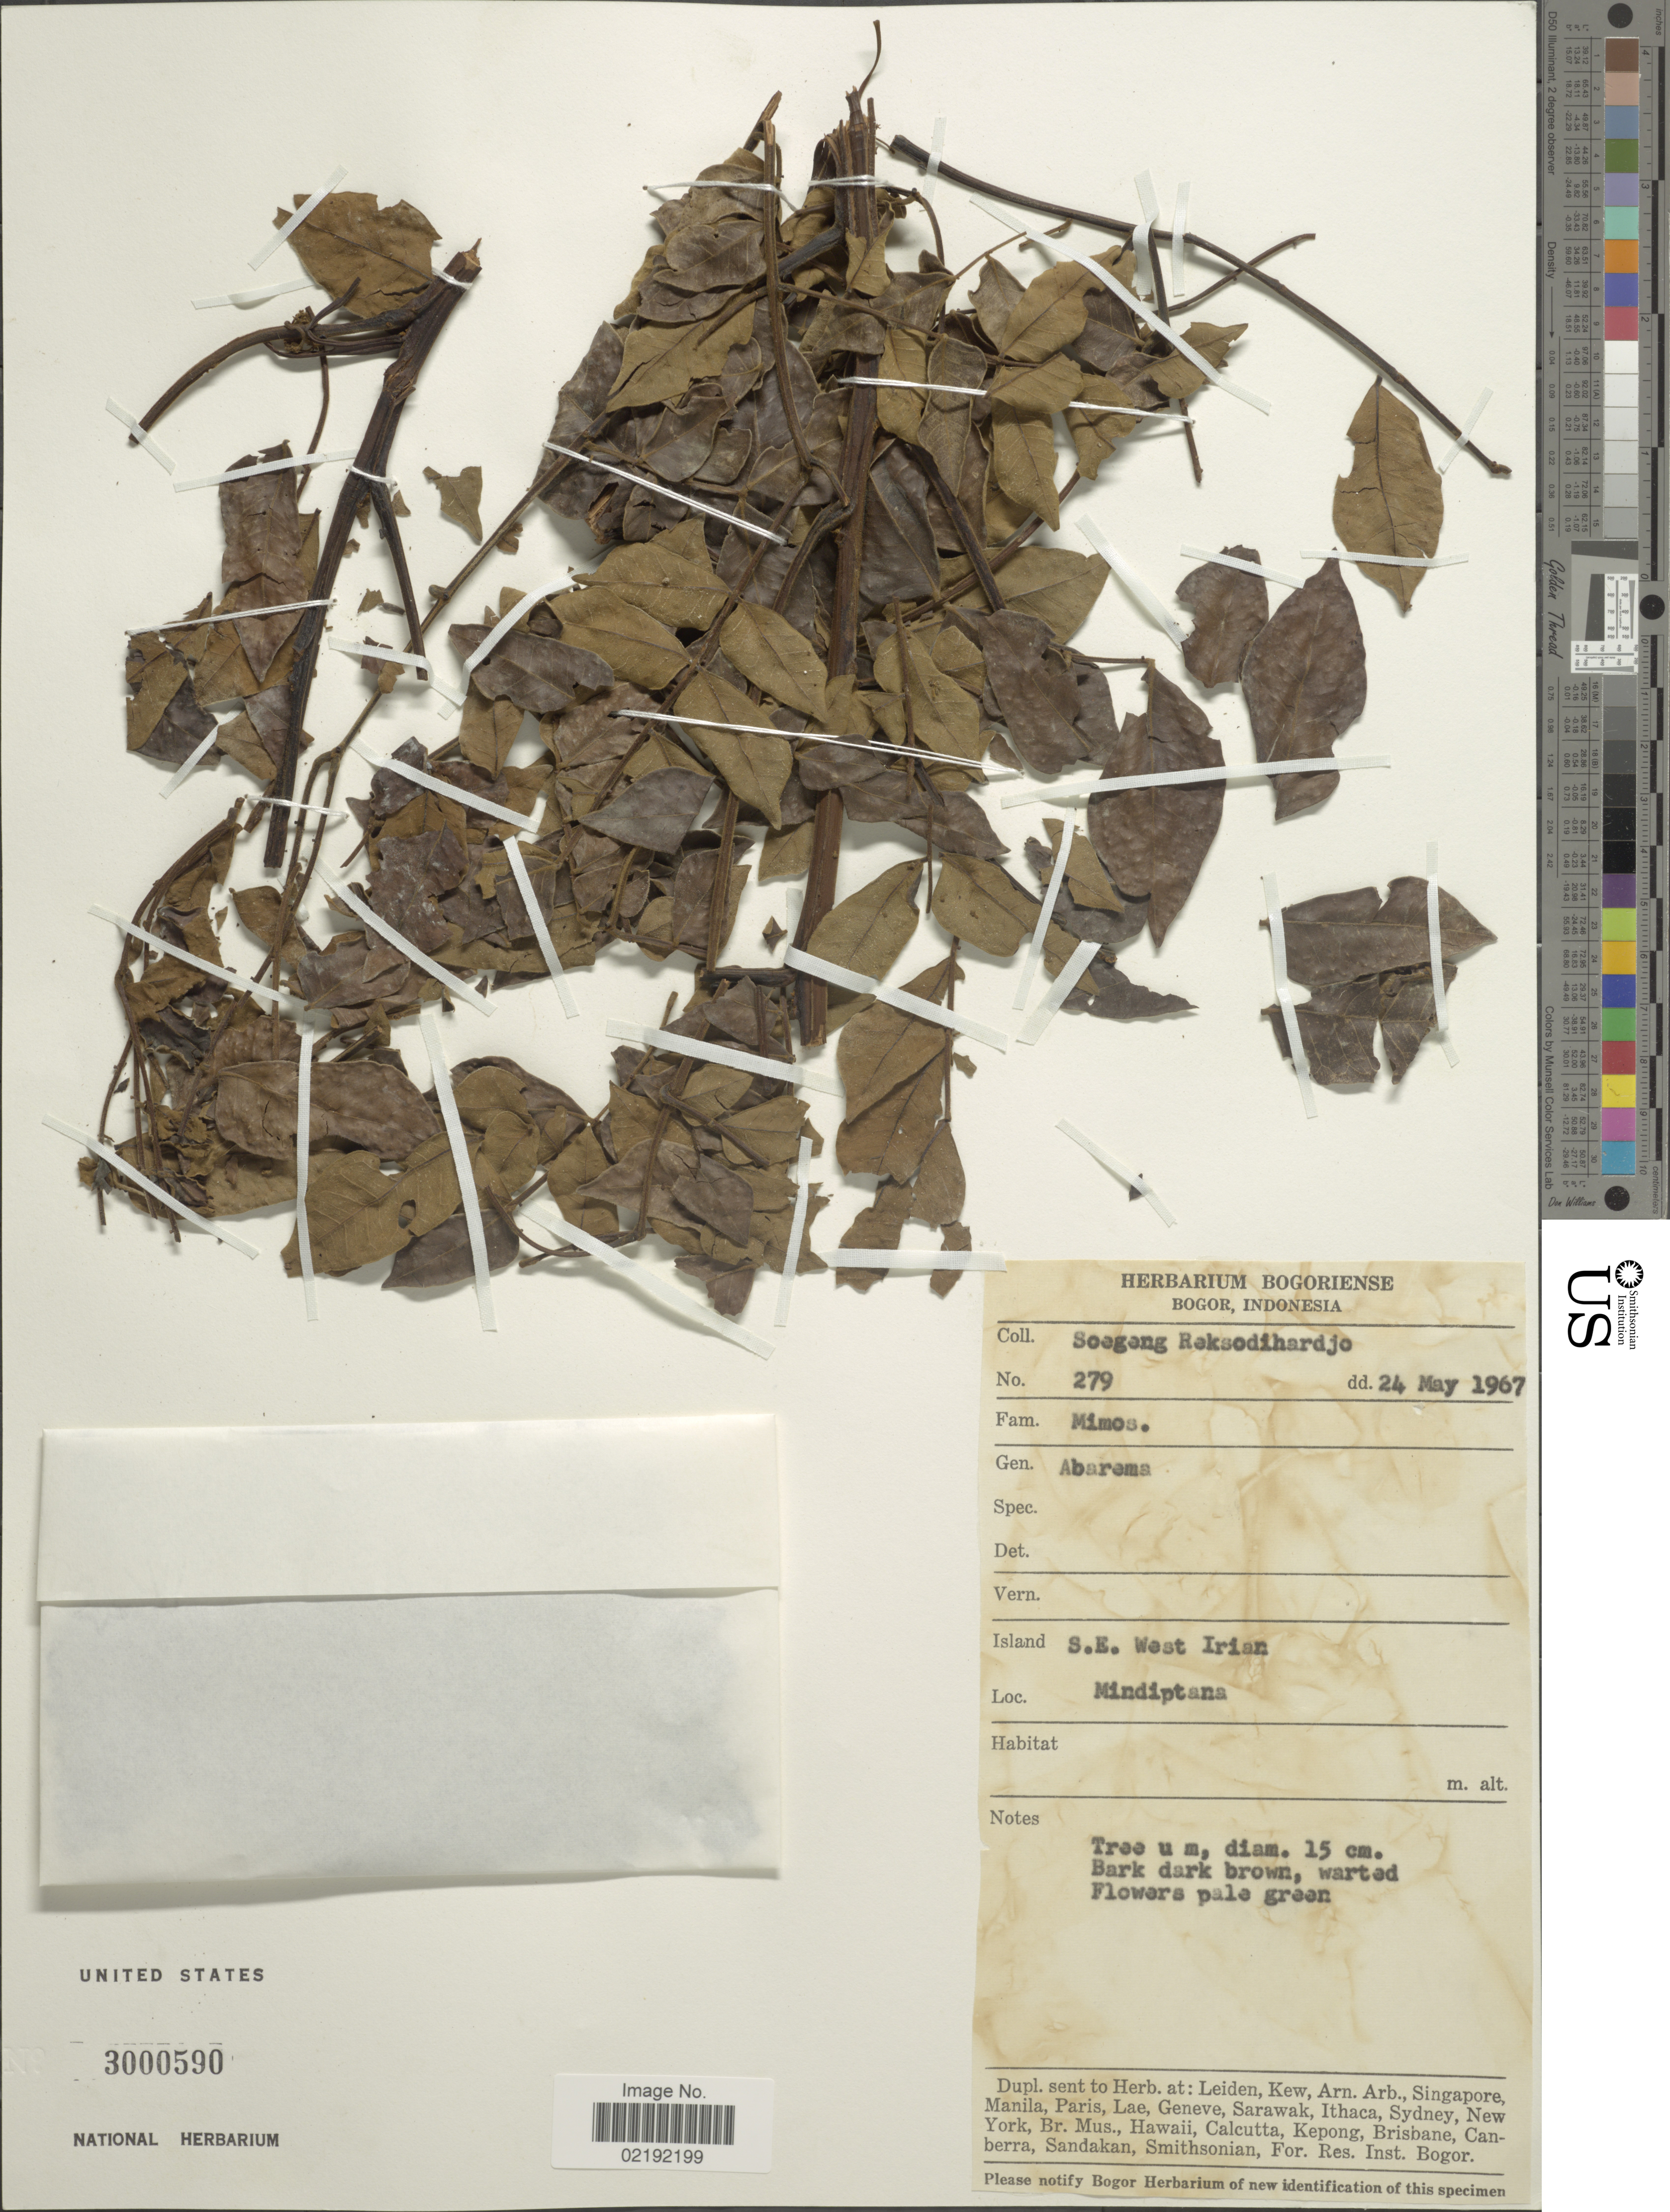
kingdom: Plantae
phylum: Tracheophyta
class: Magnoliopsida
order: Fabales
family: Fabaceae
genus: Pithecellobium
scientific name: Pithecellobium sp.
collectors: S. Reksodihardjo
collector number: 279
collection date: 1967-05-24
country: Indonesia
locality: S.E. West Iriqan. Mindiptana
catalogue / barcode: US 3000590